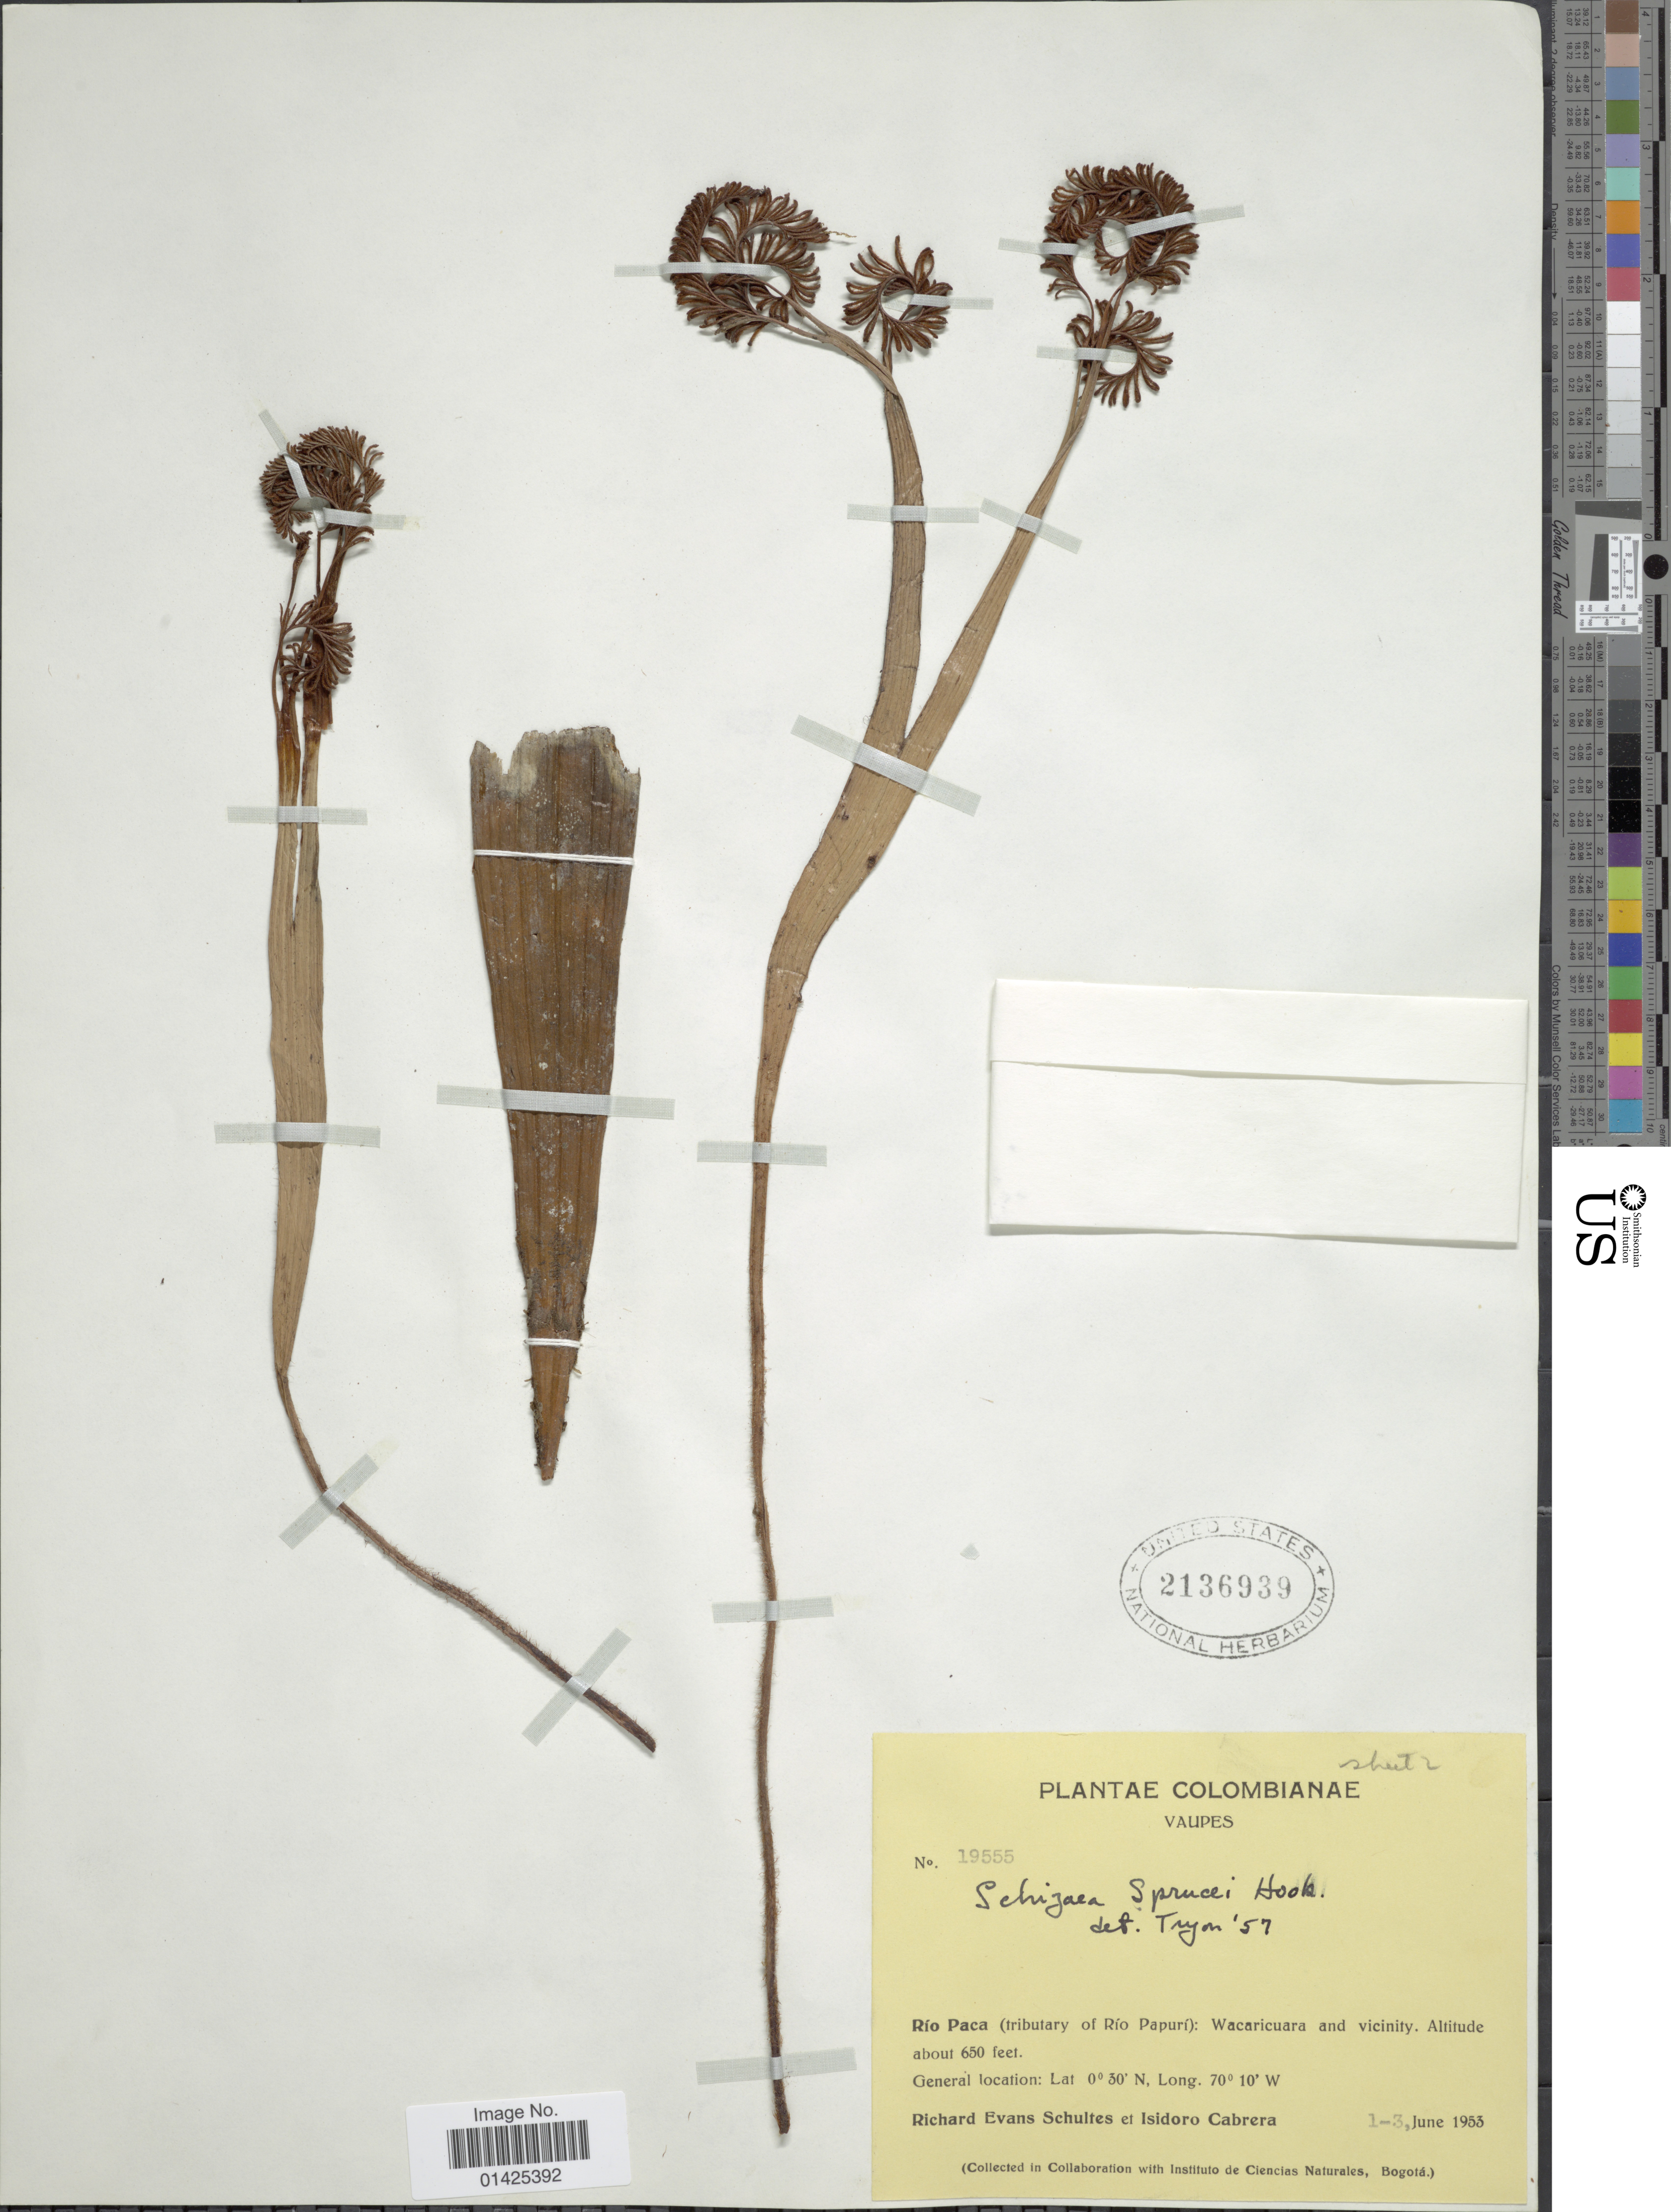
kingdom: Plantae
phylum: Tracheophyta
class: Polypodiopsida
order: Schizaeales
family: Schizaeaceae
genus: Schizaea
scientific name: Schizaea sprucei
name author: Hook.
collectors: R. E. Schultes & I. Cabrera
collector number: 19555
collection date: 1953-06-01/1953-06-03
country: Colombia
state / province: Vaupés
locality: Río Paca (tributary of Río Papurí): Wacaricuara and vicinity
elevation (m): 198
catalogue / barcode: US 2136939